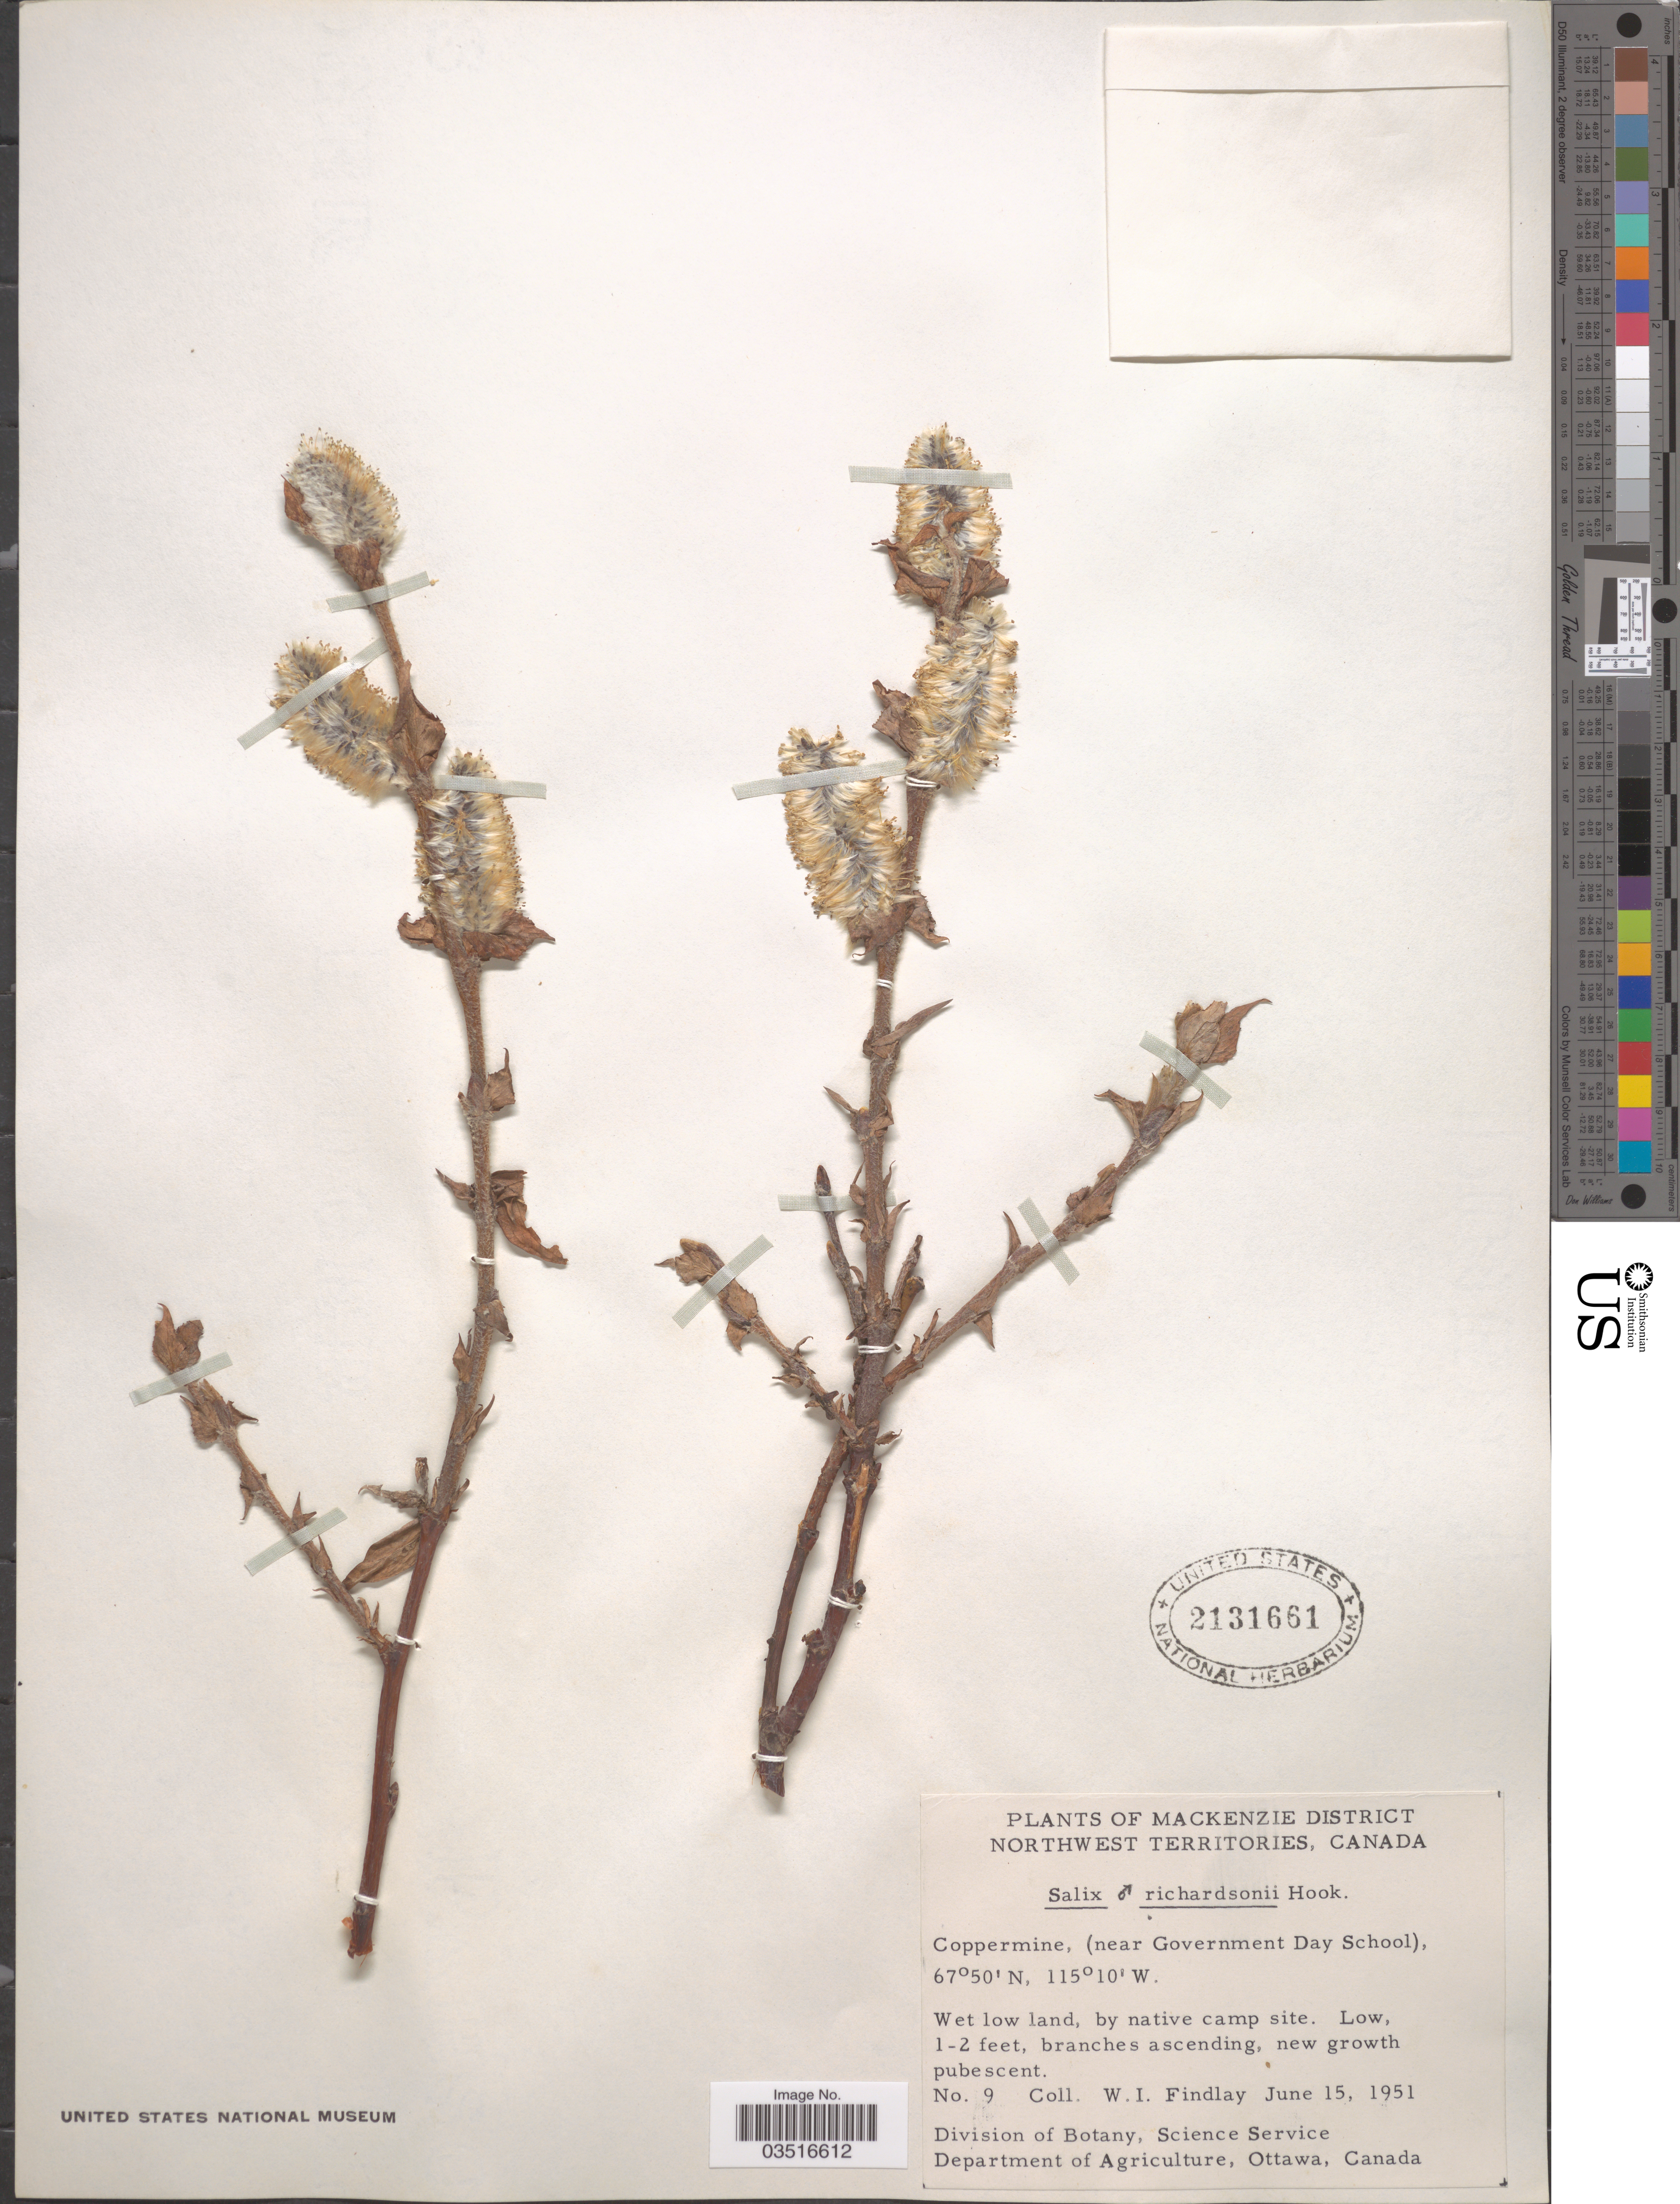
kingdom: Plantae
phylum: Tracheophyta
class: Magnoliopsida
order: Malpighiales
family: Salicaceae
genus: Salix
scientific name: Salix richardsonii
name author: Hook.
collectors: W. Findlay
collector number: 9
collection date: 1951-06-15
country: Canada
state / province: Northwest Territories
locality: Mackenzie District. Coppermine, (near Government Day School).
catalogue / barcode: US 2131661